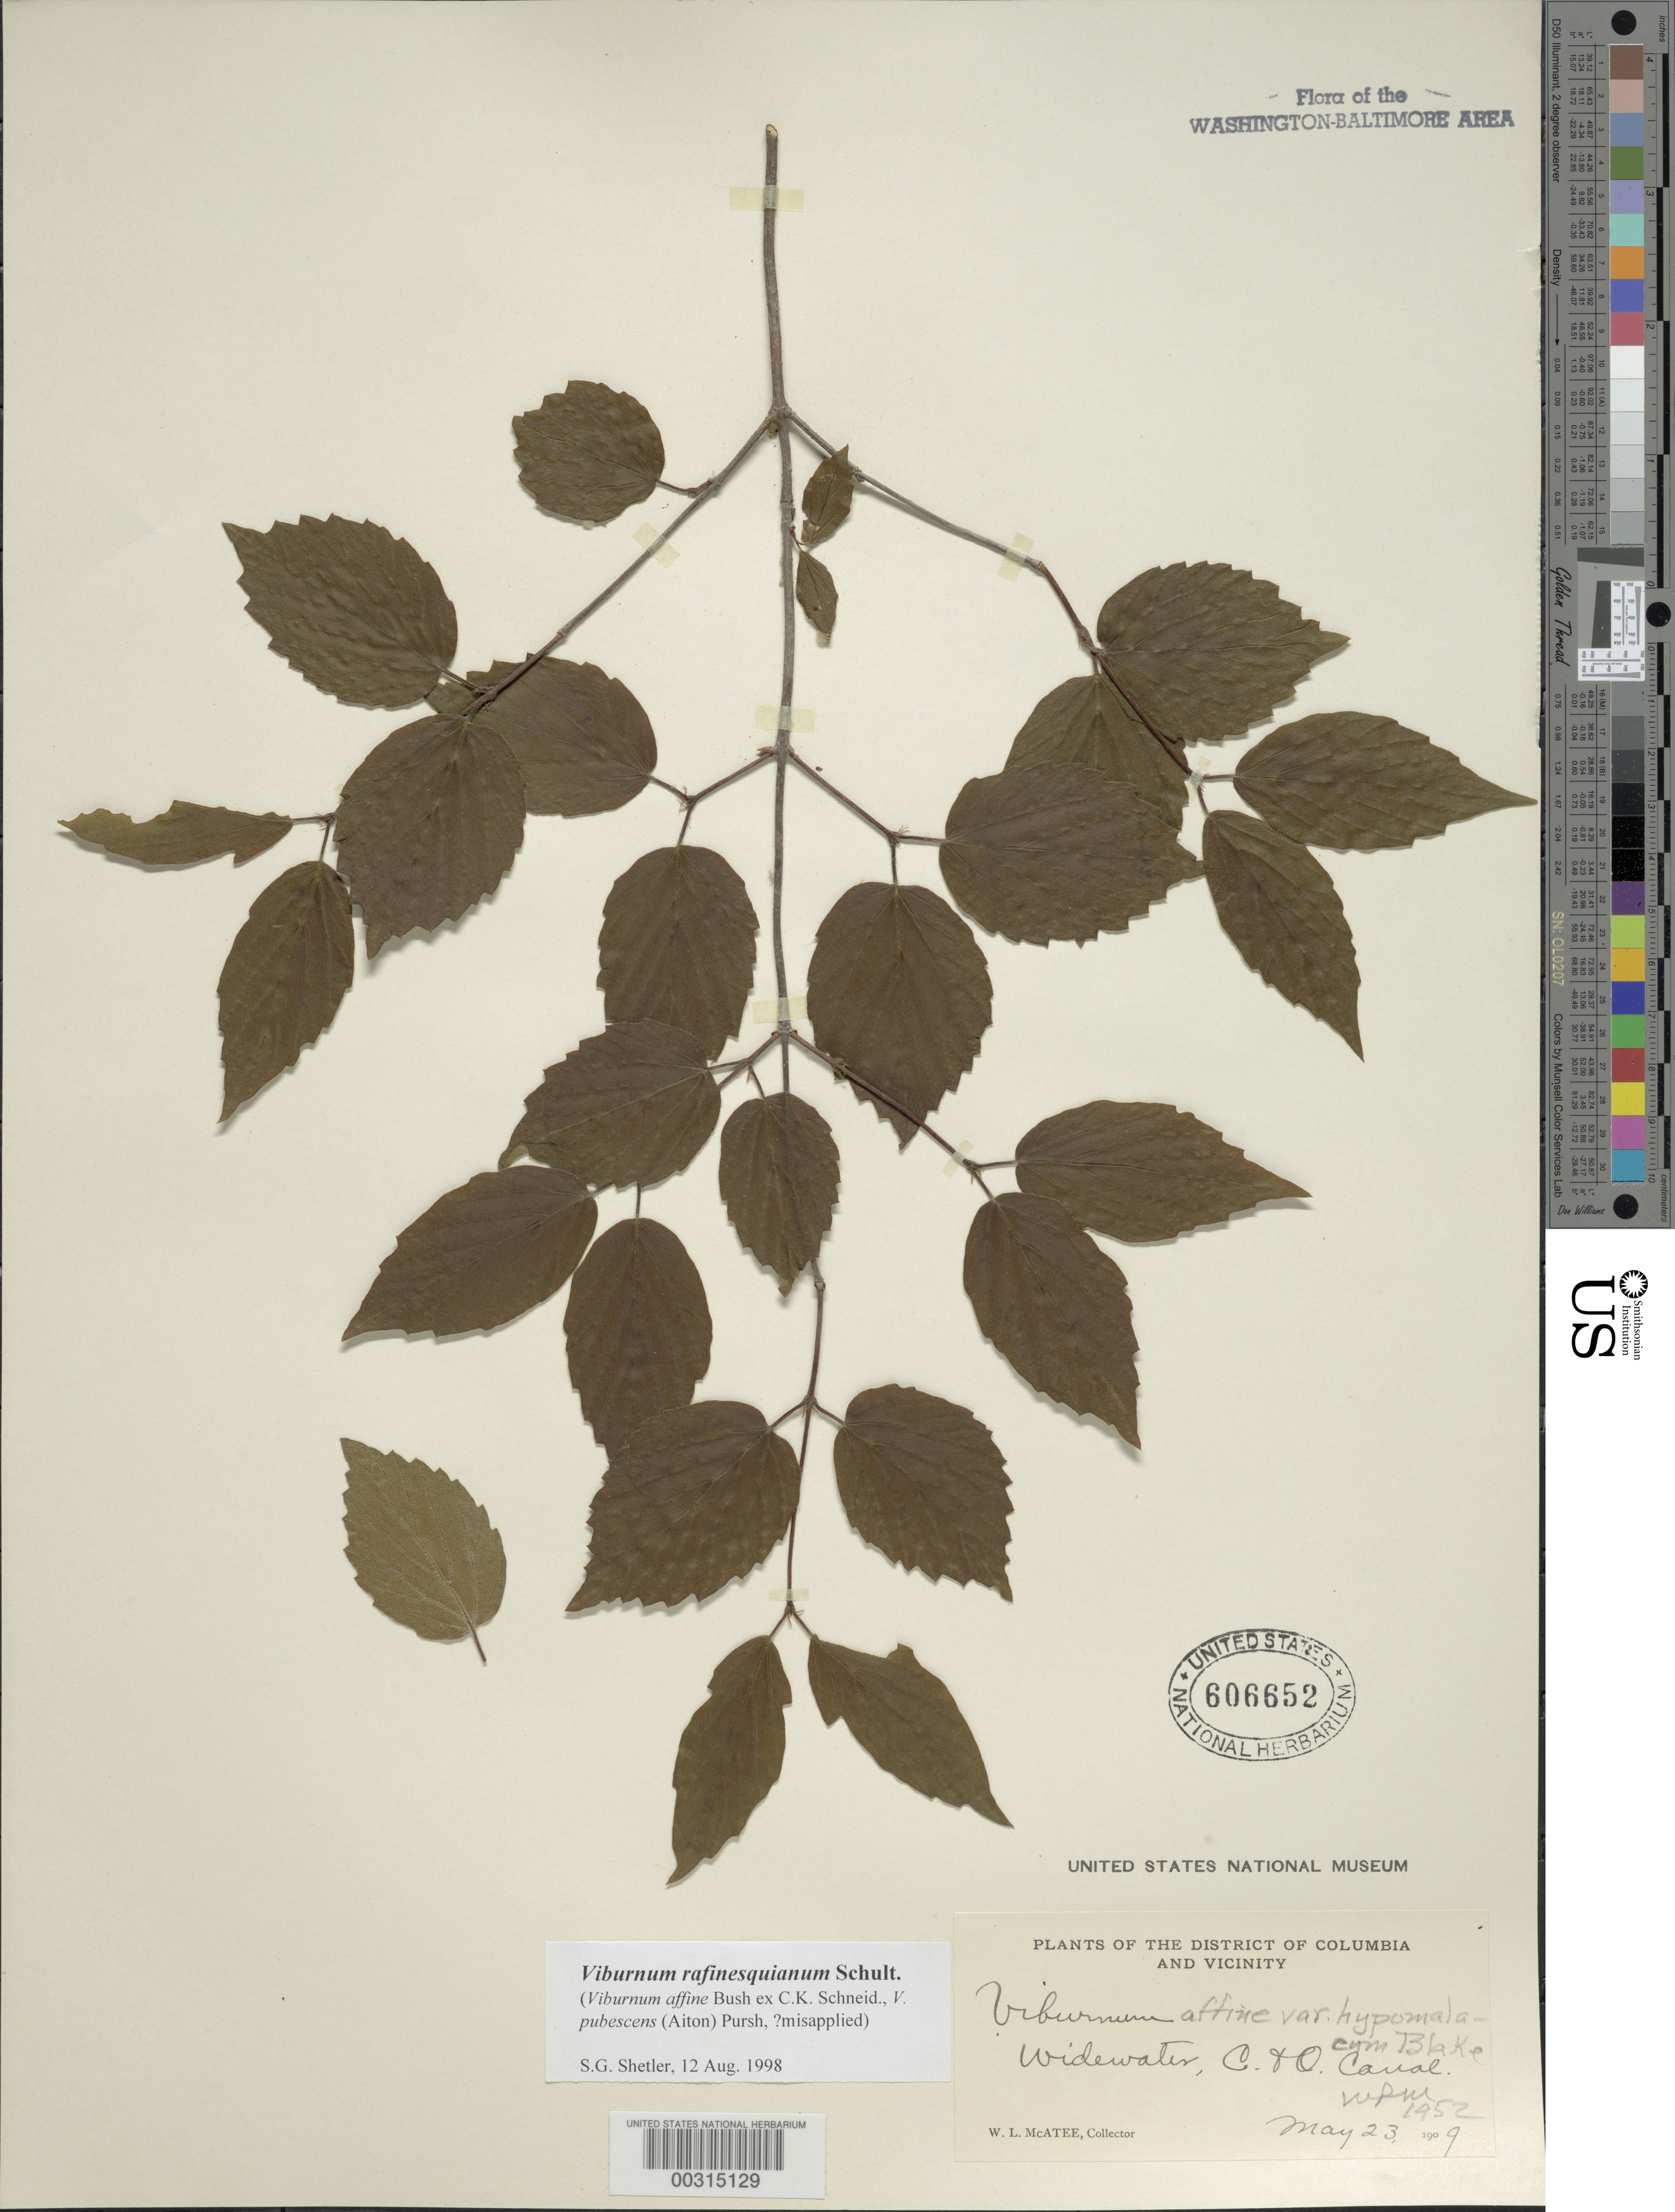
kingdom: Plantae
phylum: Tracheophyta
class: Magnoliopsida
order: Dipsacales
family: Viburnaceae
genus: Viburnum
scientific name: Viburnum rafinesqueanum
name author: Schult.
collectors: W. McAtee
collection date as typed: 23 May 1909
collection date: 1909-05-23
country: United States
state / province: Maryland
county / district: Montgomery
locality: Widewater, C. & O. Canal C. & O. Canal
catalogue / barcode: US 606652